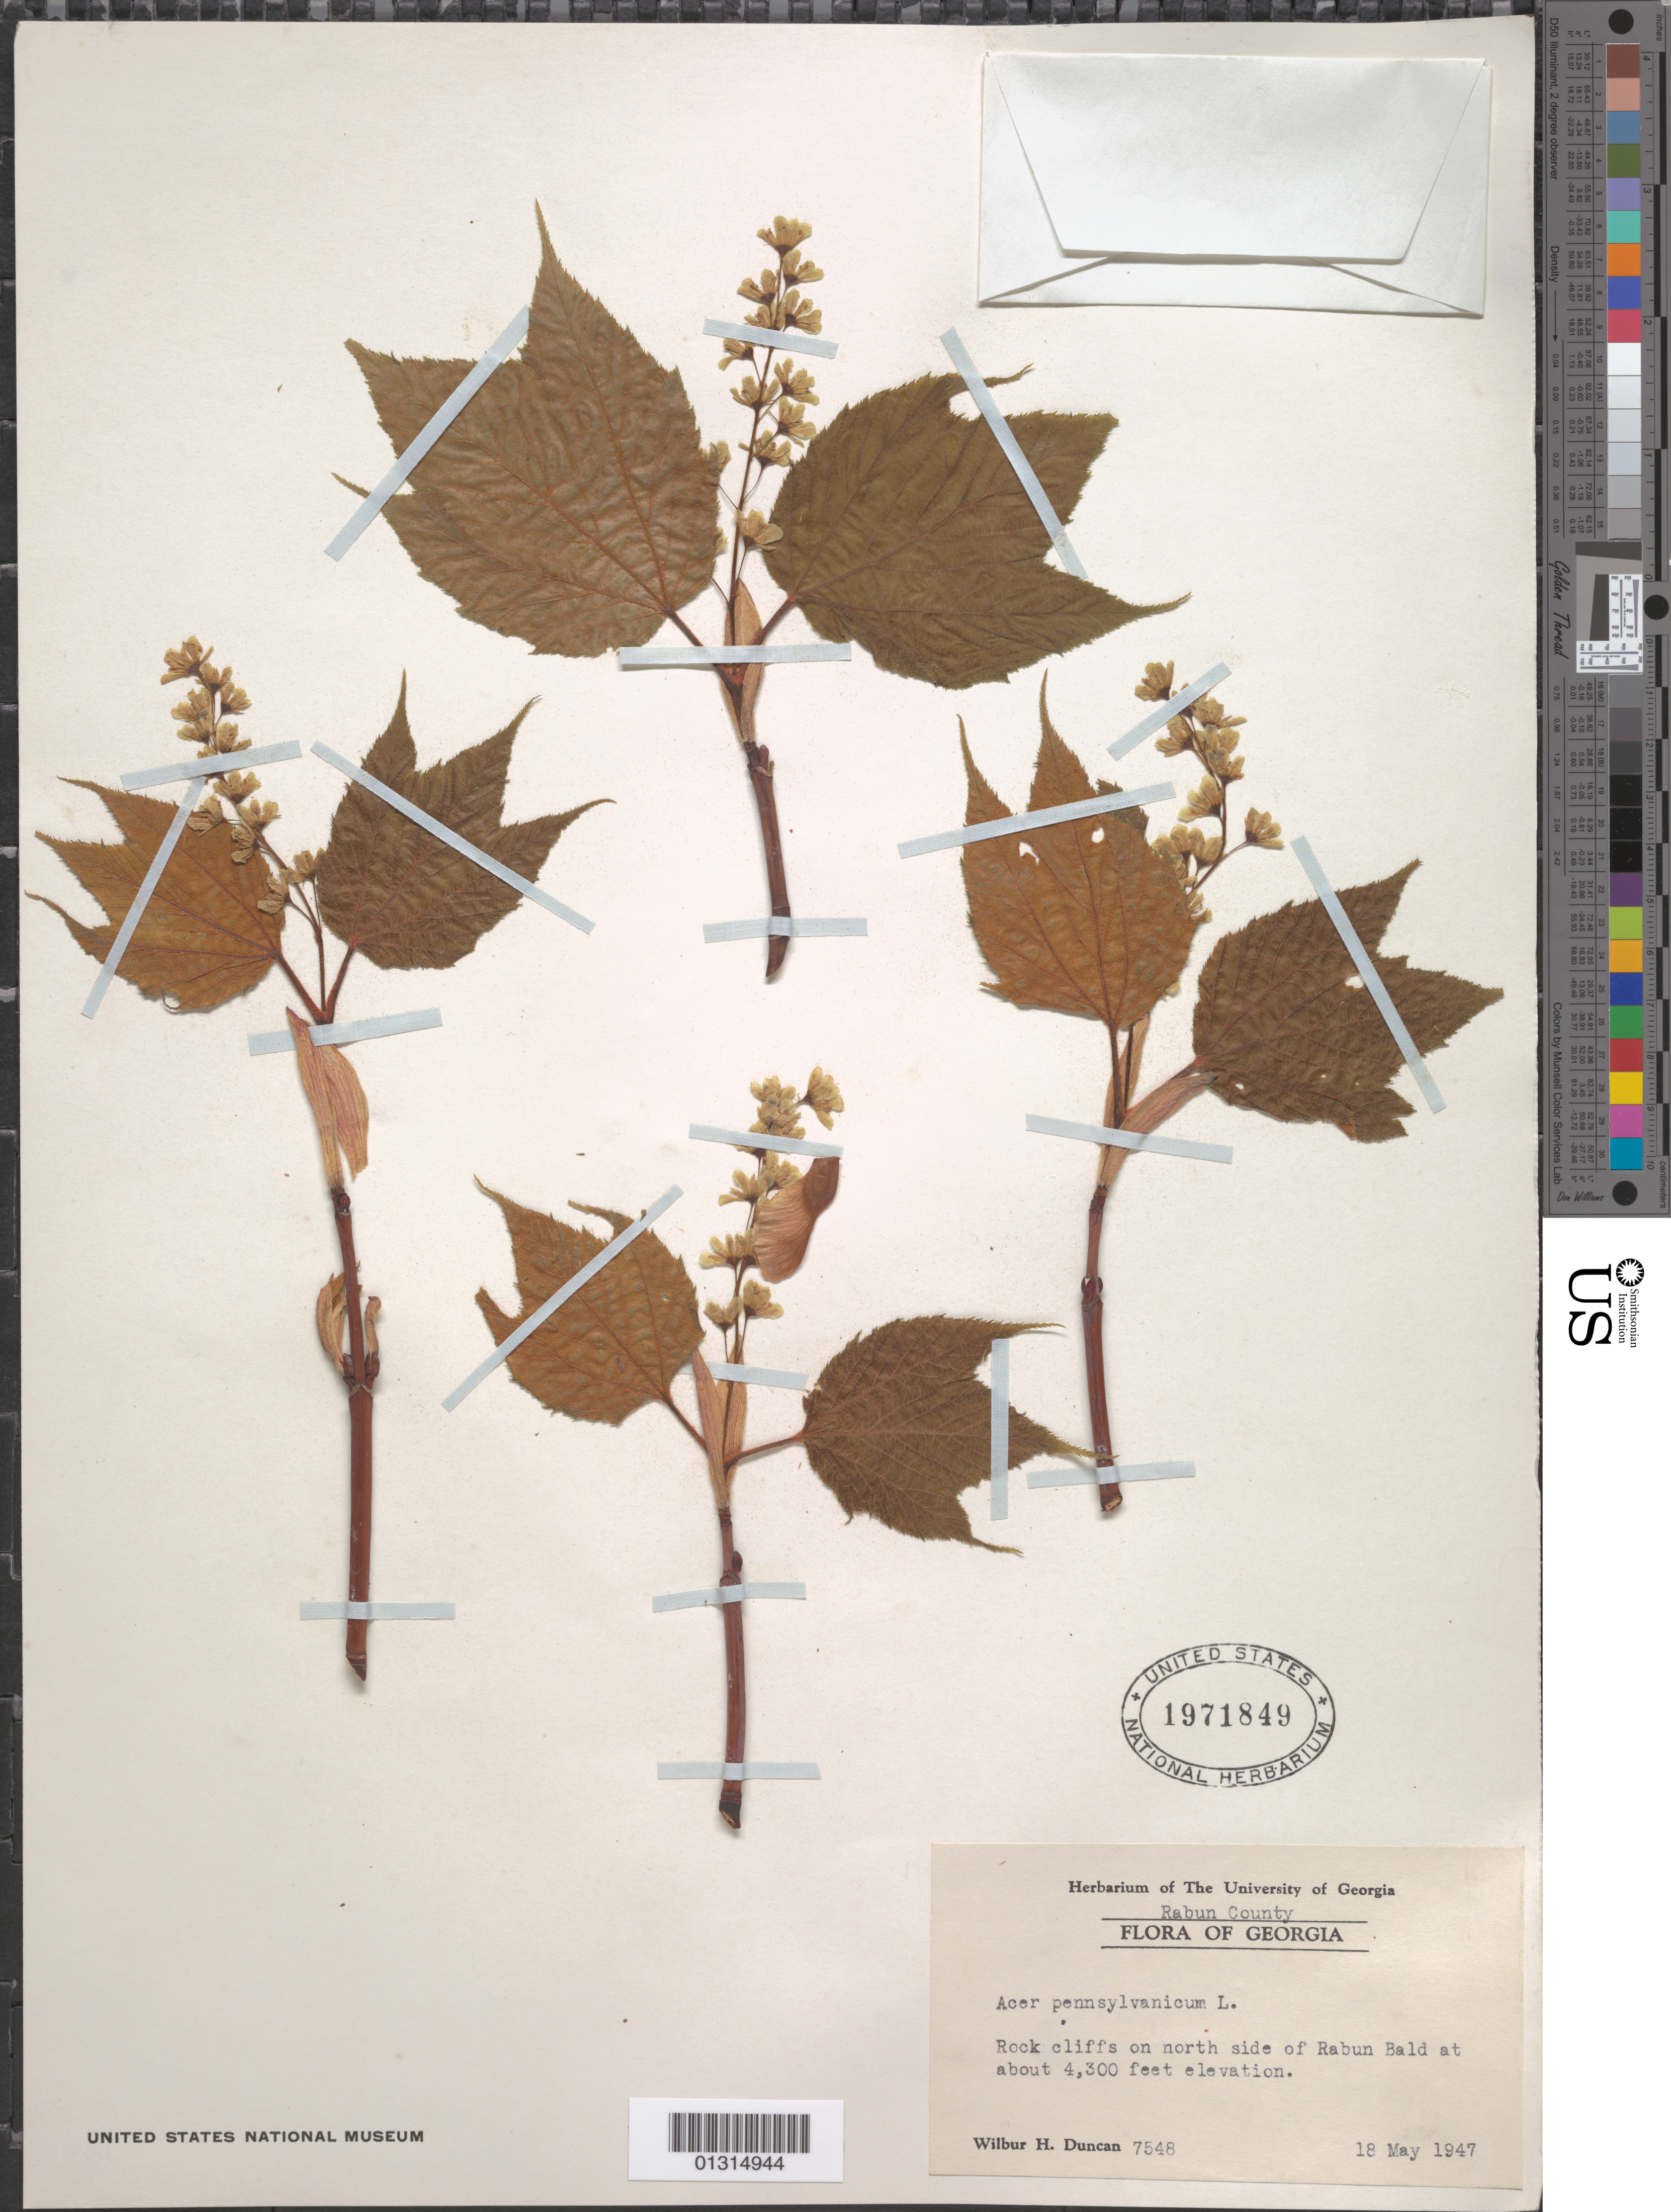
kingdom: Plantae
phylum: Tracheophyta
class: Magnoliopsida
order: Sapindales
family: Sapindaceae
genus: Acer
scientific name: Acer pensylvanicum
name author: L.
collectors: W. H. Duncan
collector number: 7548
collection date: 1947-05-18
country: United States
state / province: Georgia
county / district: Rabun County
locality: Rabun County, cliffs on N side of Rabun Bald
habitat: Rock cliffs on N side of mt.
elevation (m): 1311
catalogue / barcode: US 1971849